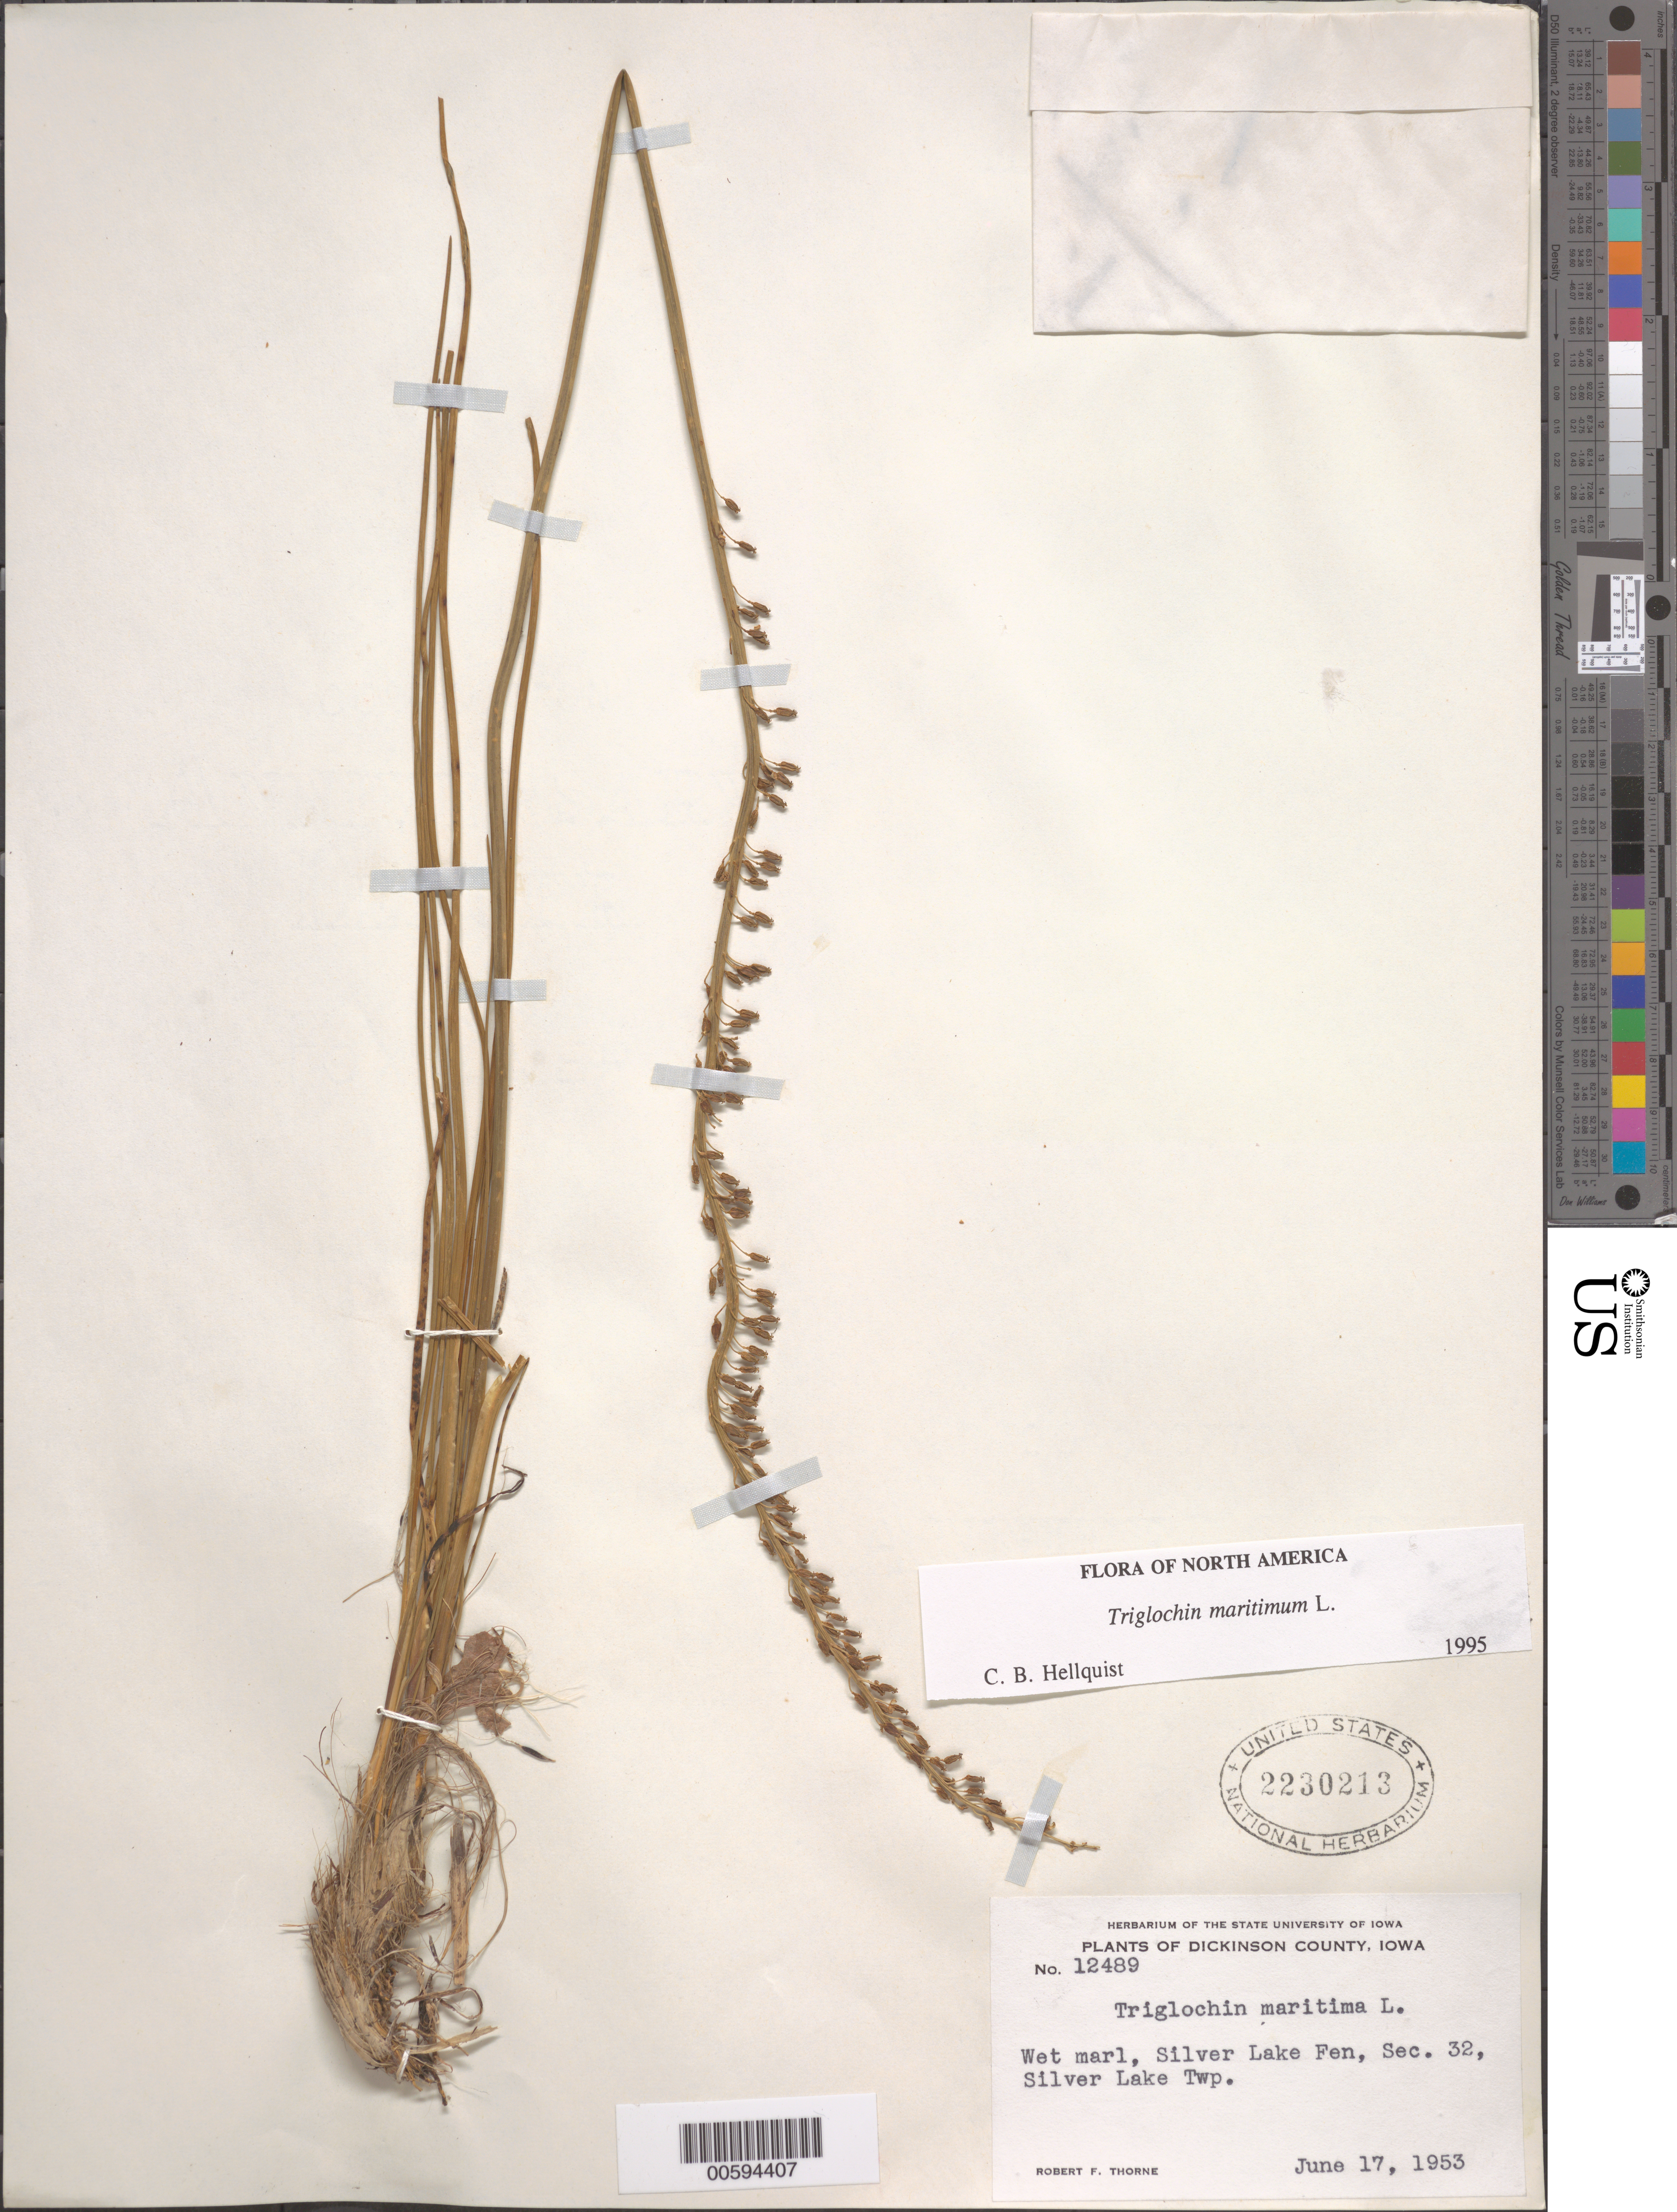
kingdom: Plantae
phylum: Tracheophyta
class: Liliopsida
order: Alismatales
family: Juncaginaceae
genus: Triglochin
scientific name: Triglochin maritima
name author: L.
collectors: R. F. Thorne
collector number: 12489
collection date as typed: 17 Jun 1953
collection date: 1953-06-17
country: United States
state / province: Iowa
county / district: Dickinson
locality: Silver Lake Fen, Sec. 32, Silver Lake Twp.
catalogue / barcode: US 2230213